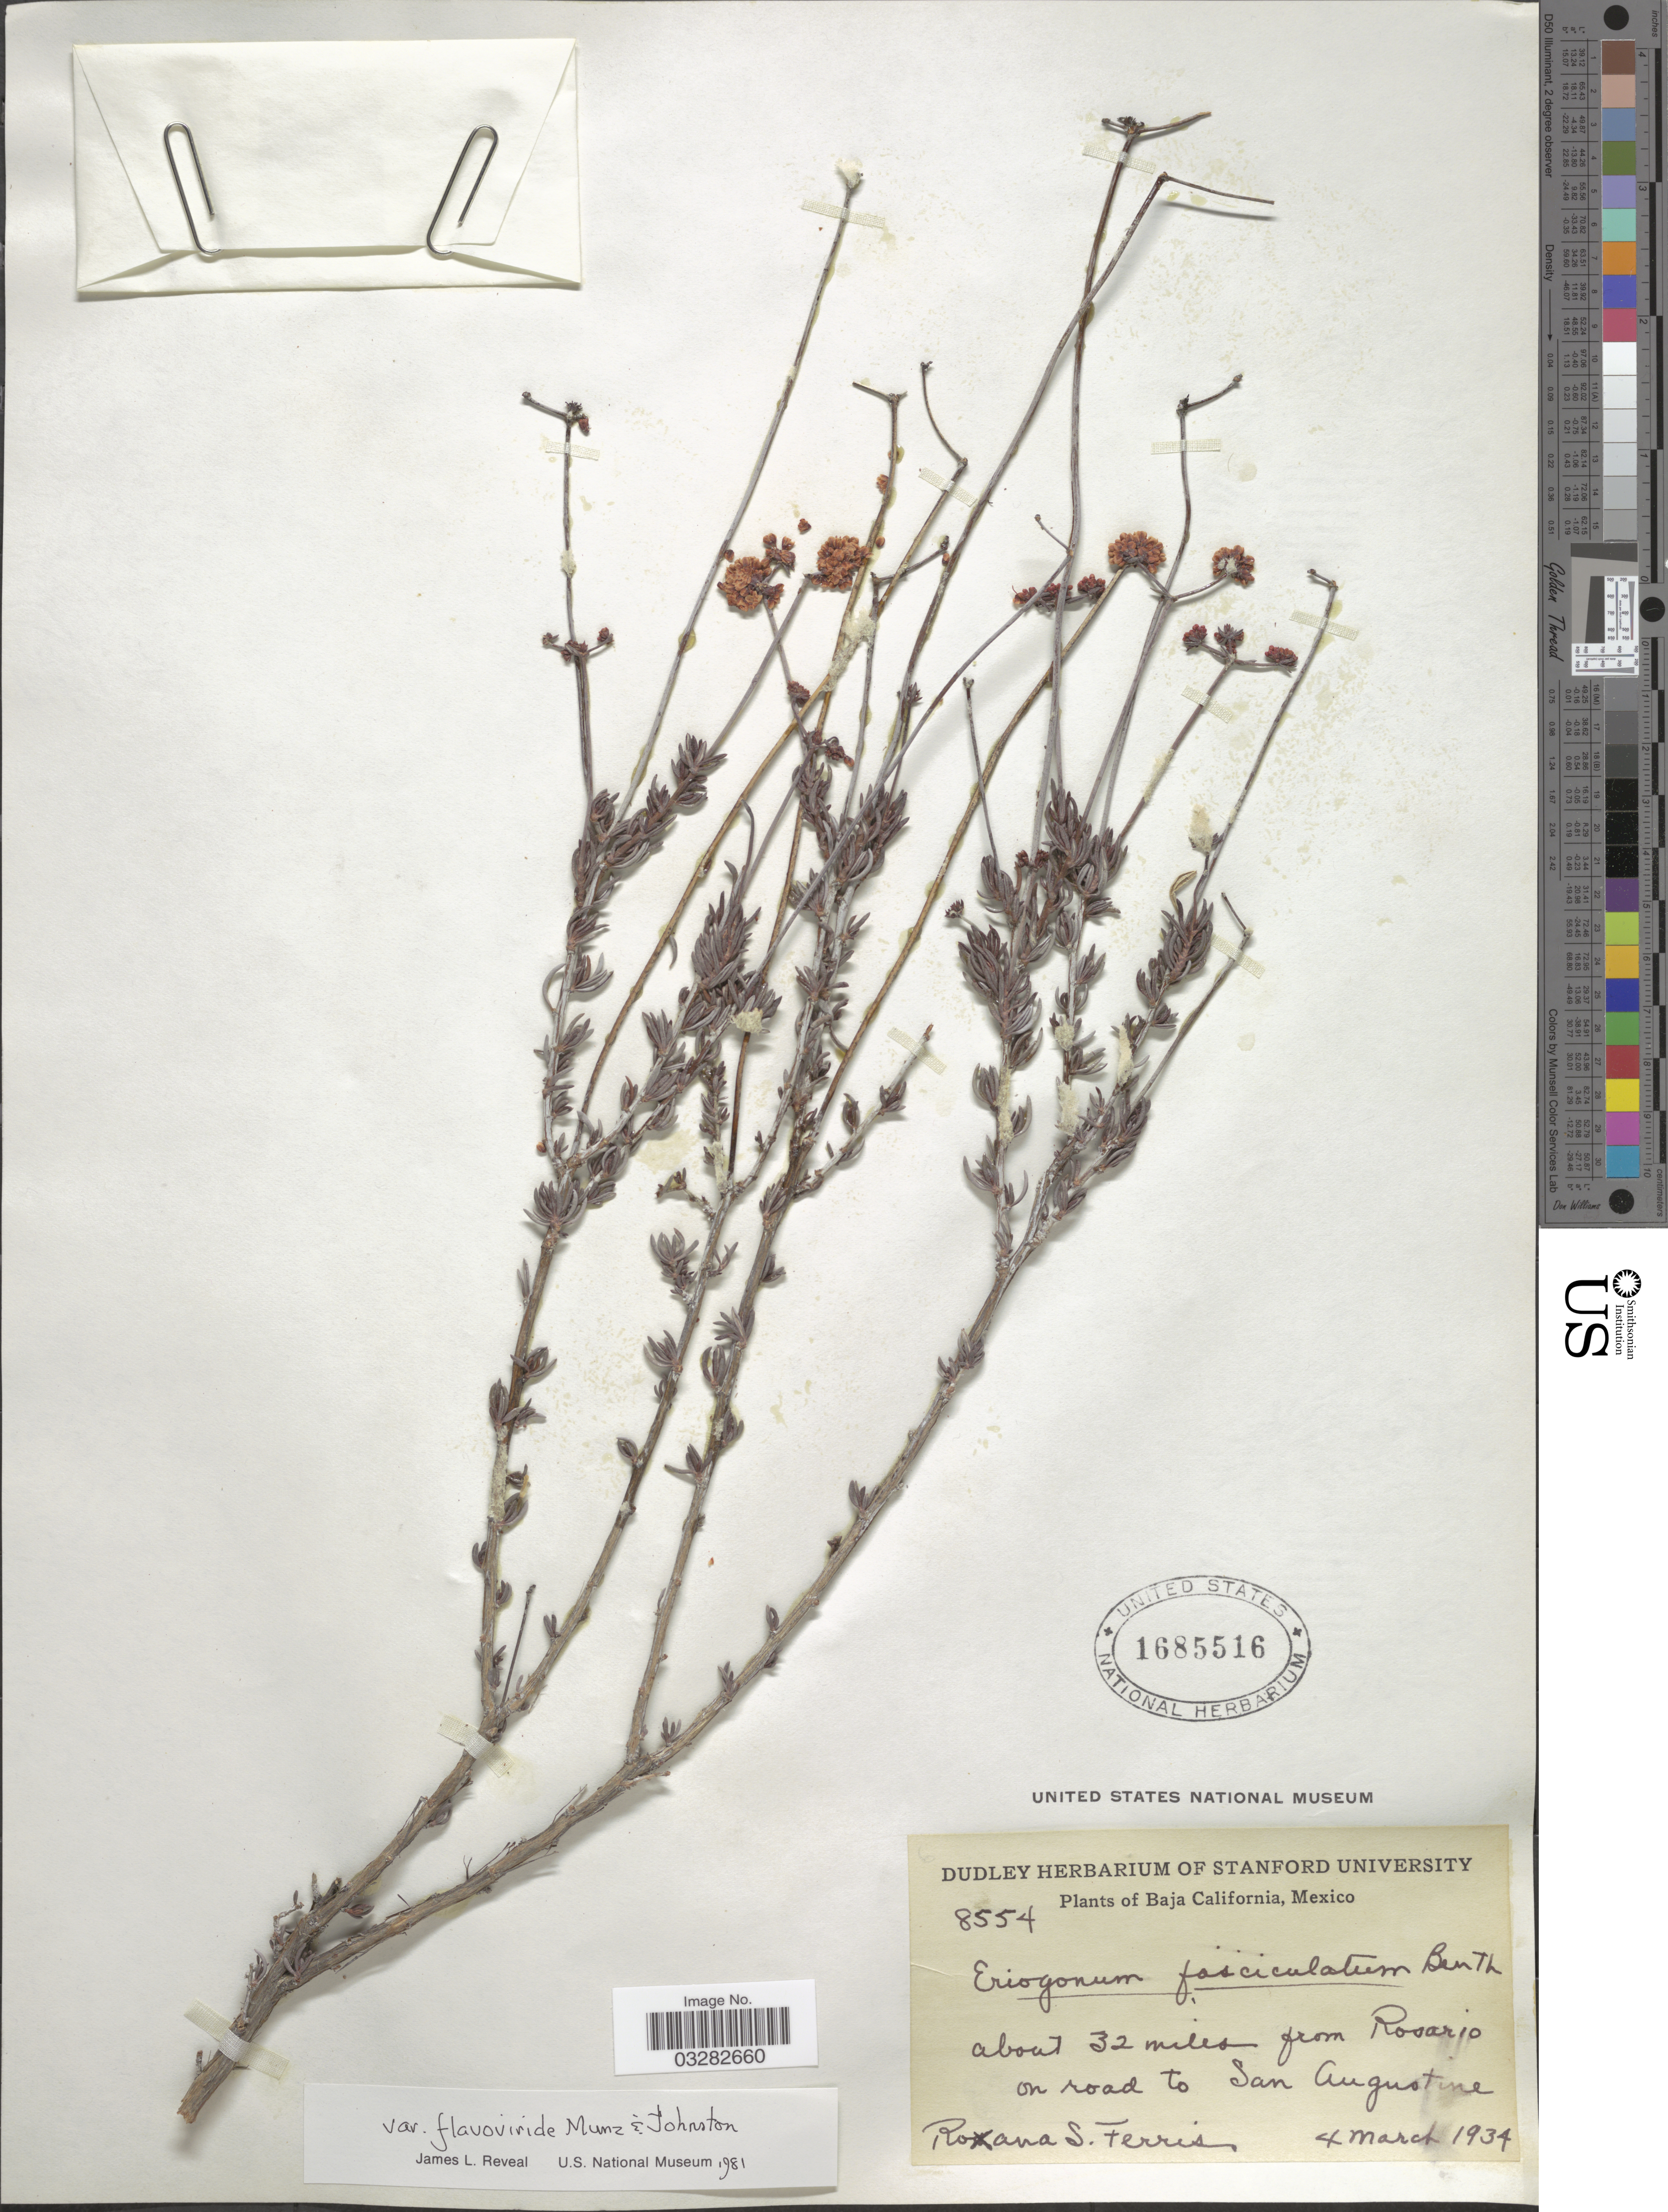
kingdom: Plantae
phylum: Tracheophyta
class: Magnoliopsida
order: Caryophyllales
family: Polygonaceae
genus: Eriogonum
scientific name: Eriogonum fasciculatum var. fasciculatum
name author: Benth.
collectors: R. S. Ferris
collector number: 8554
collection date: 1934-03-04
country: Mexico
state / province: Baja California Norte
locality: About 32 miles from Rosario on road to San Augustine.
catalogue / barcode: US 1685516